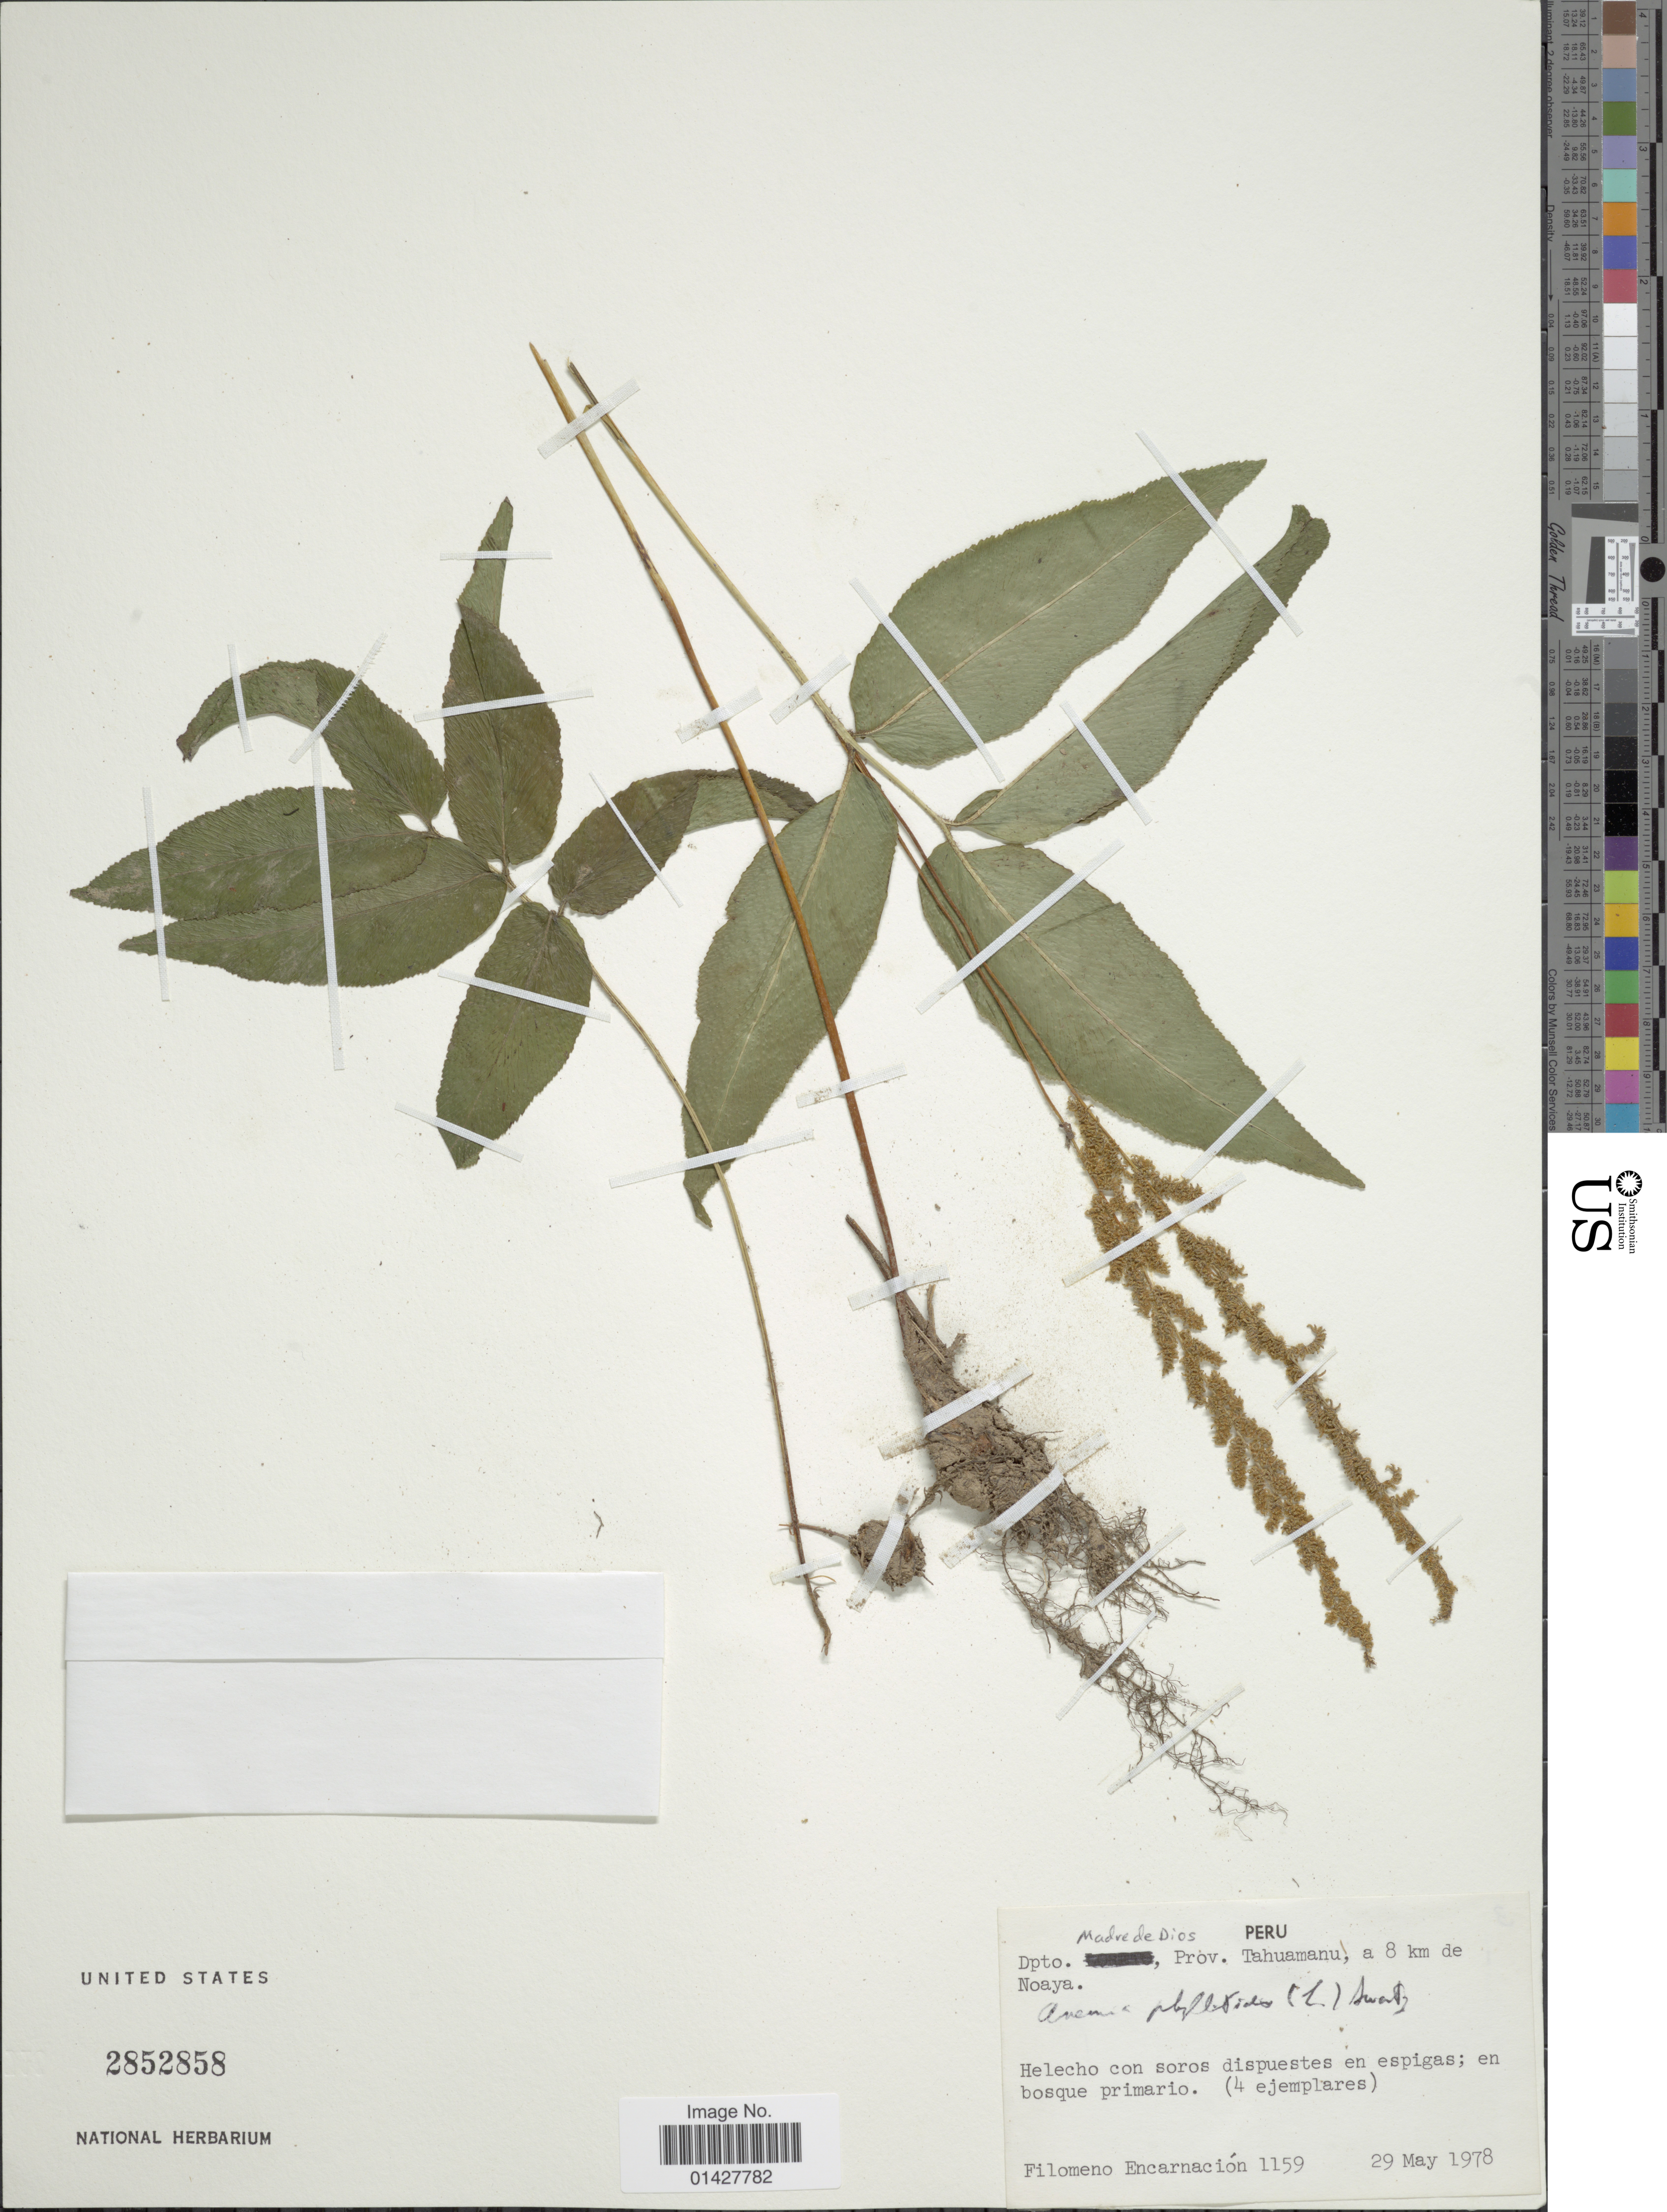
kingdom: Plantae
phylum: Tracheophyta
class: Polypodiopsida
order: Schizaeales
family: Anemiaceae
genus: Anemia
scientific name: Anemia phyllitidis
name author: (L.) Sw.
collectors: F. Encarnación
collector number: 1159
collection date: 1978-05-29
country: Peru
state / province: Madre de Dios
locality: Dpto Madre de Dios, prov. Tahuamanu, a 8 km de Noaya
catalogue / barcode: US 2852858